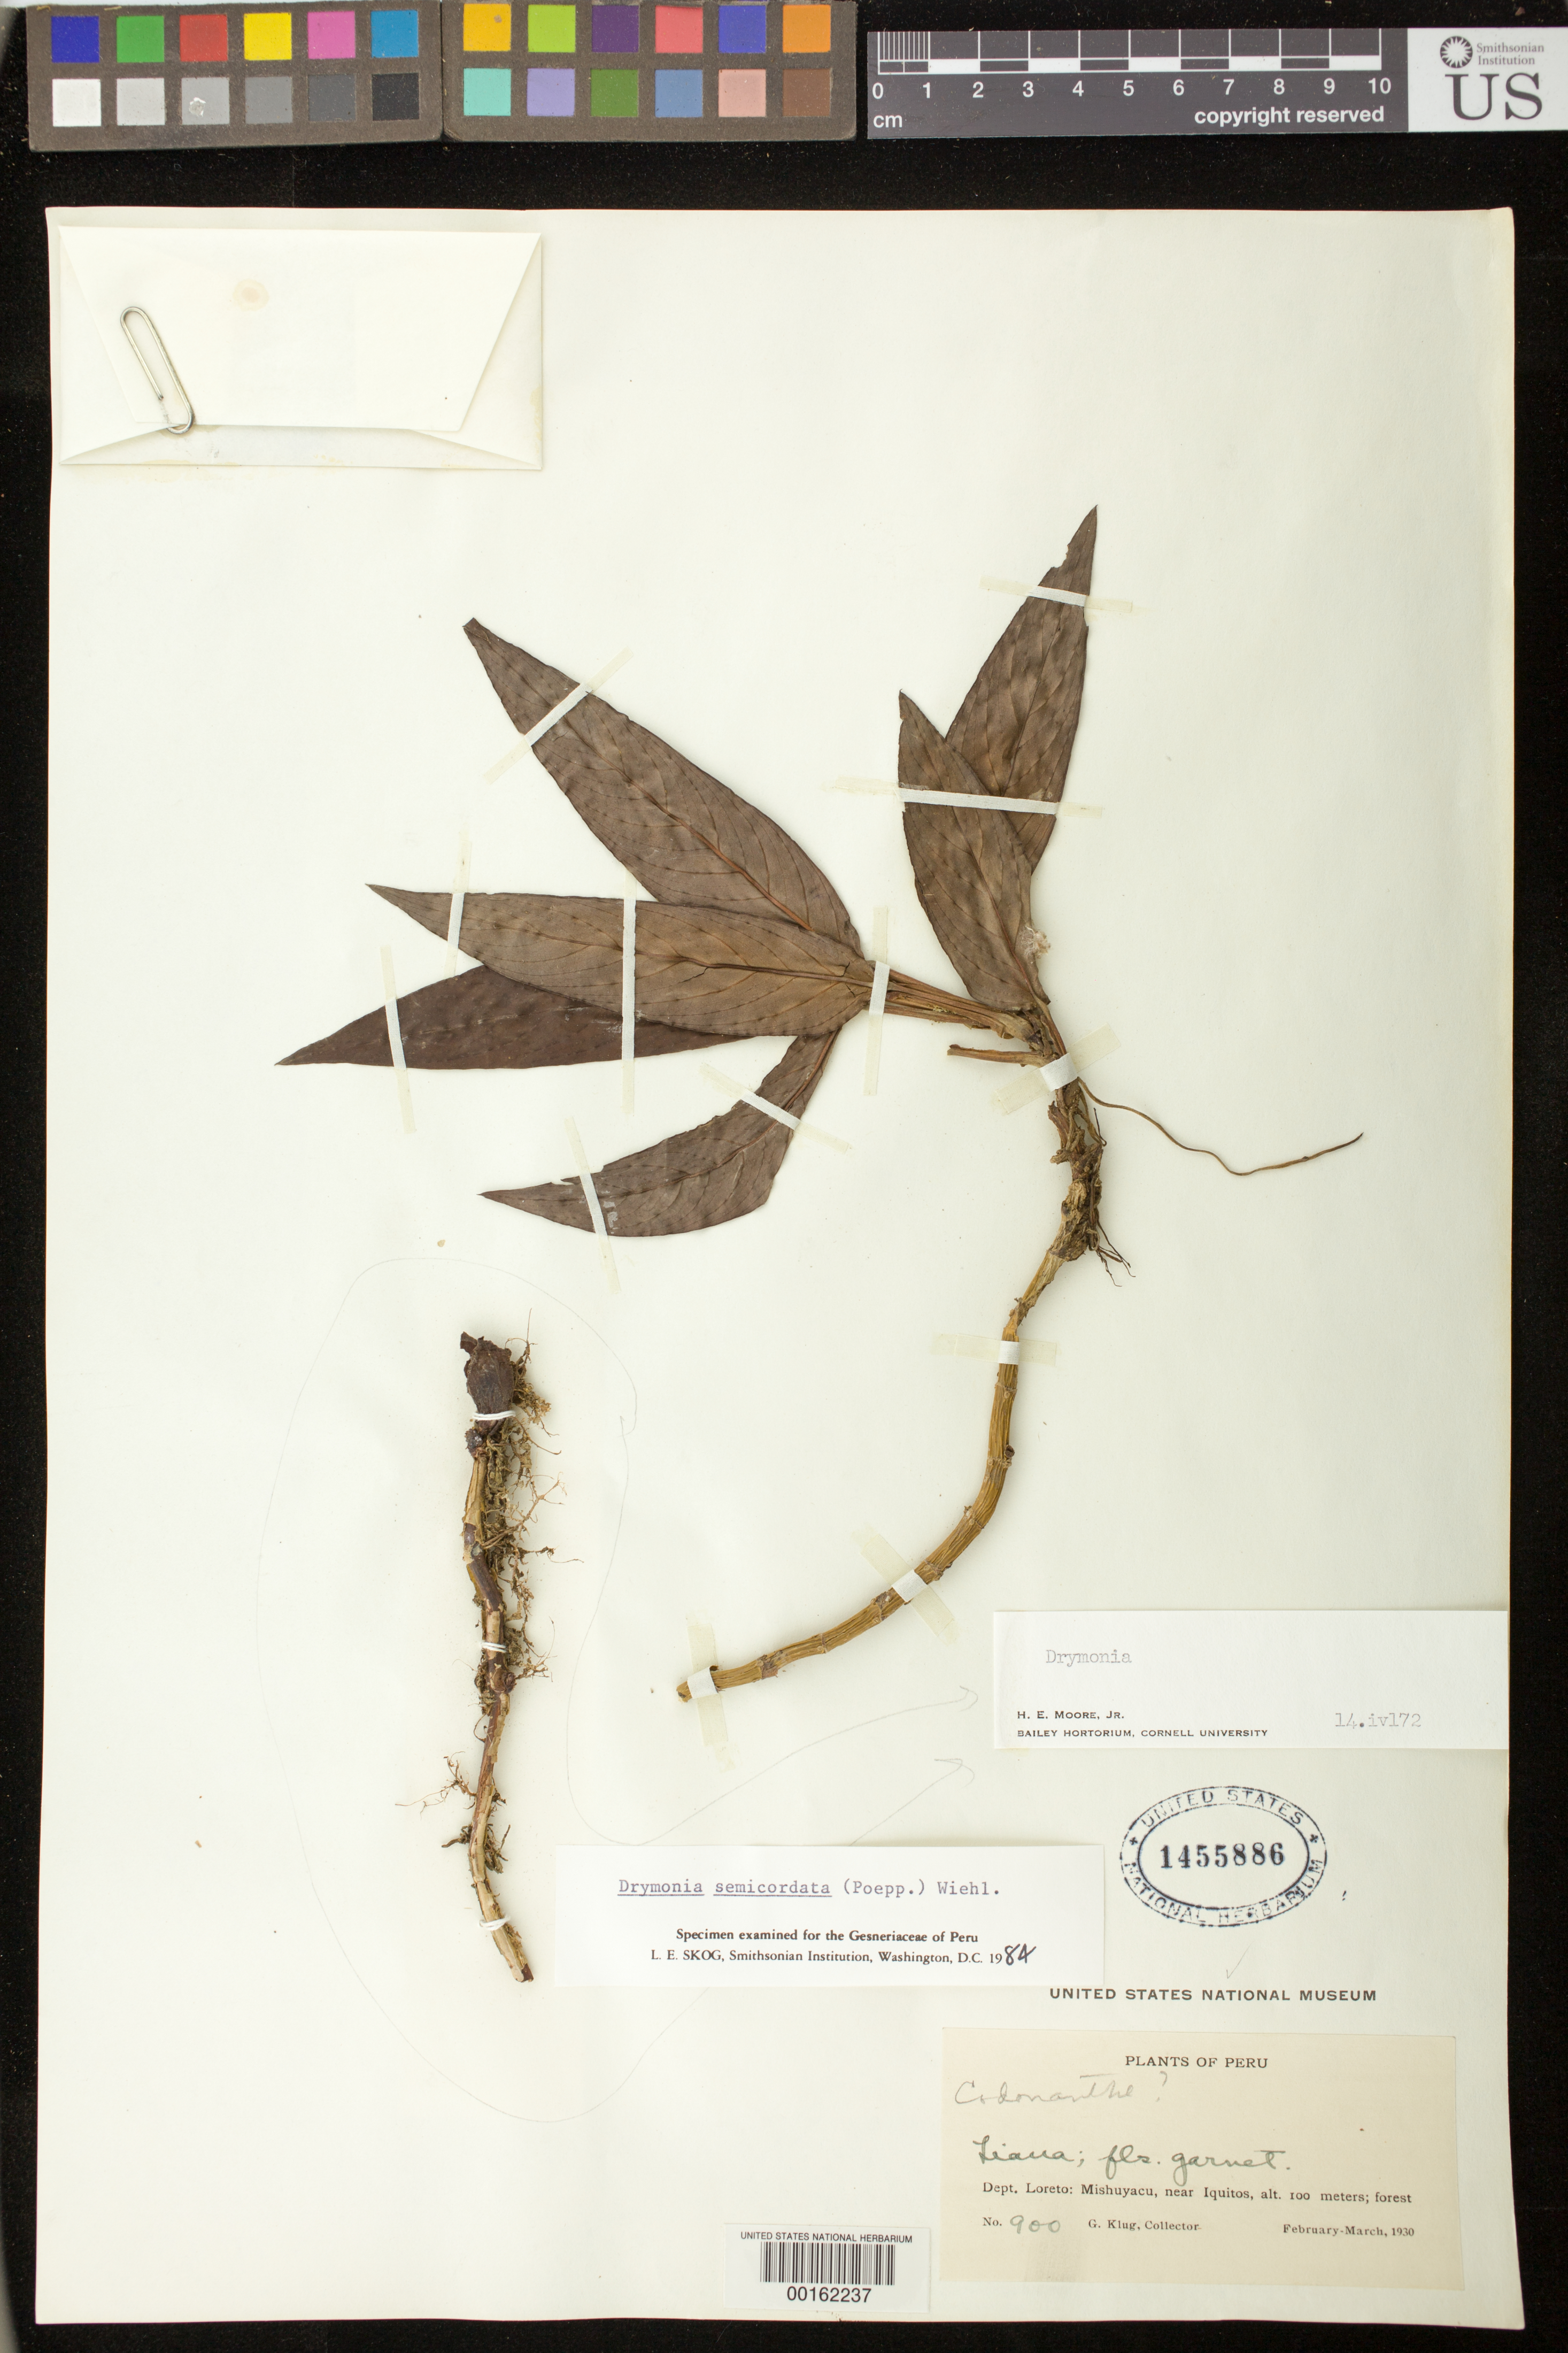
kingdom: Plantae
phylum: Tracheophyta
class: Magnoliopsida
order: Lamiales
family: Gesneriaceae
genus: Drymonia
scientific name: Drymonia semicordata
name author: (Poepp.) Wiehler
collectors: G. Klug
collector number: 900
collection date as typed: Feb-Mar 1930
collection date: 1930-02/1930-03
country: Peru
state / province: Loreto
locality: Mishuyacu, near Iquitos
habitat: Forest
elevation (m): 100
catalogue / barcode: US 1455886